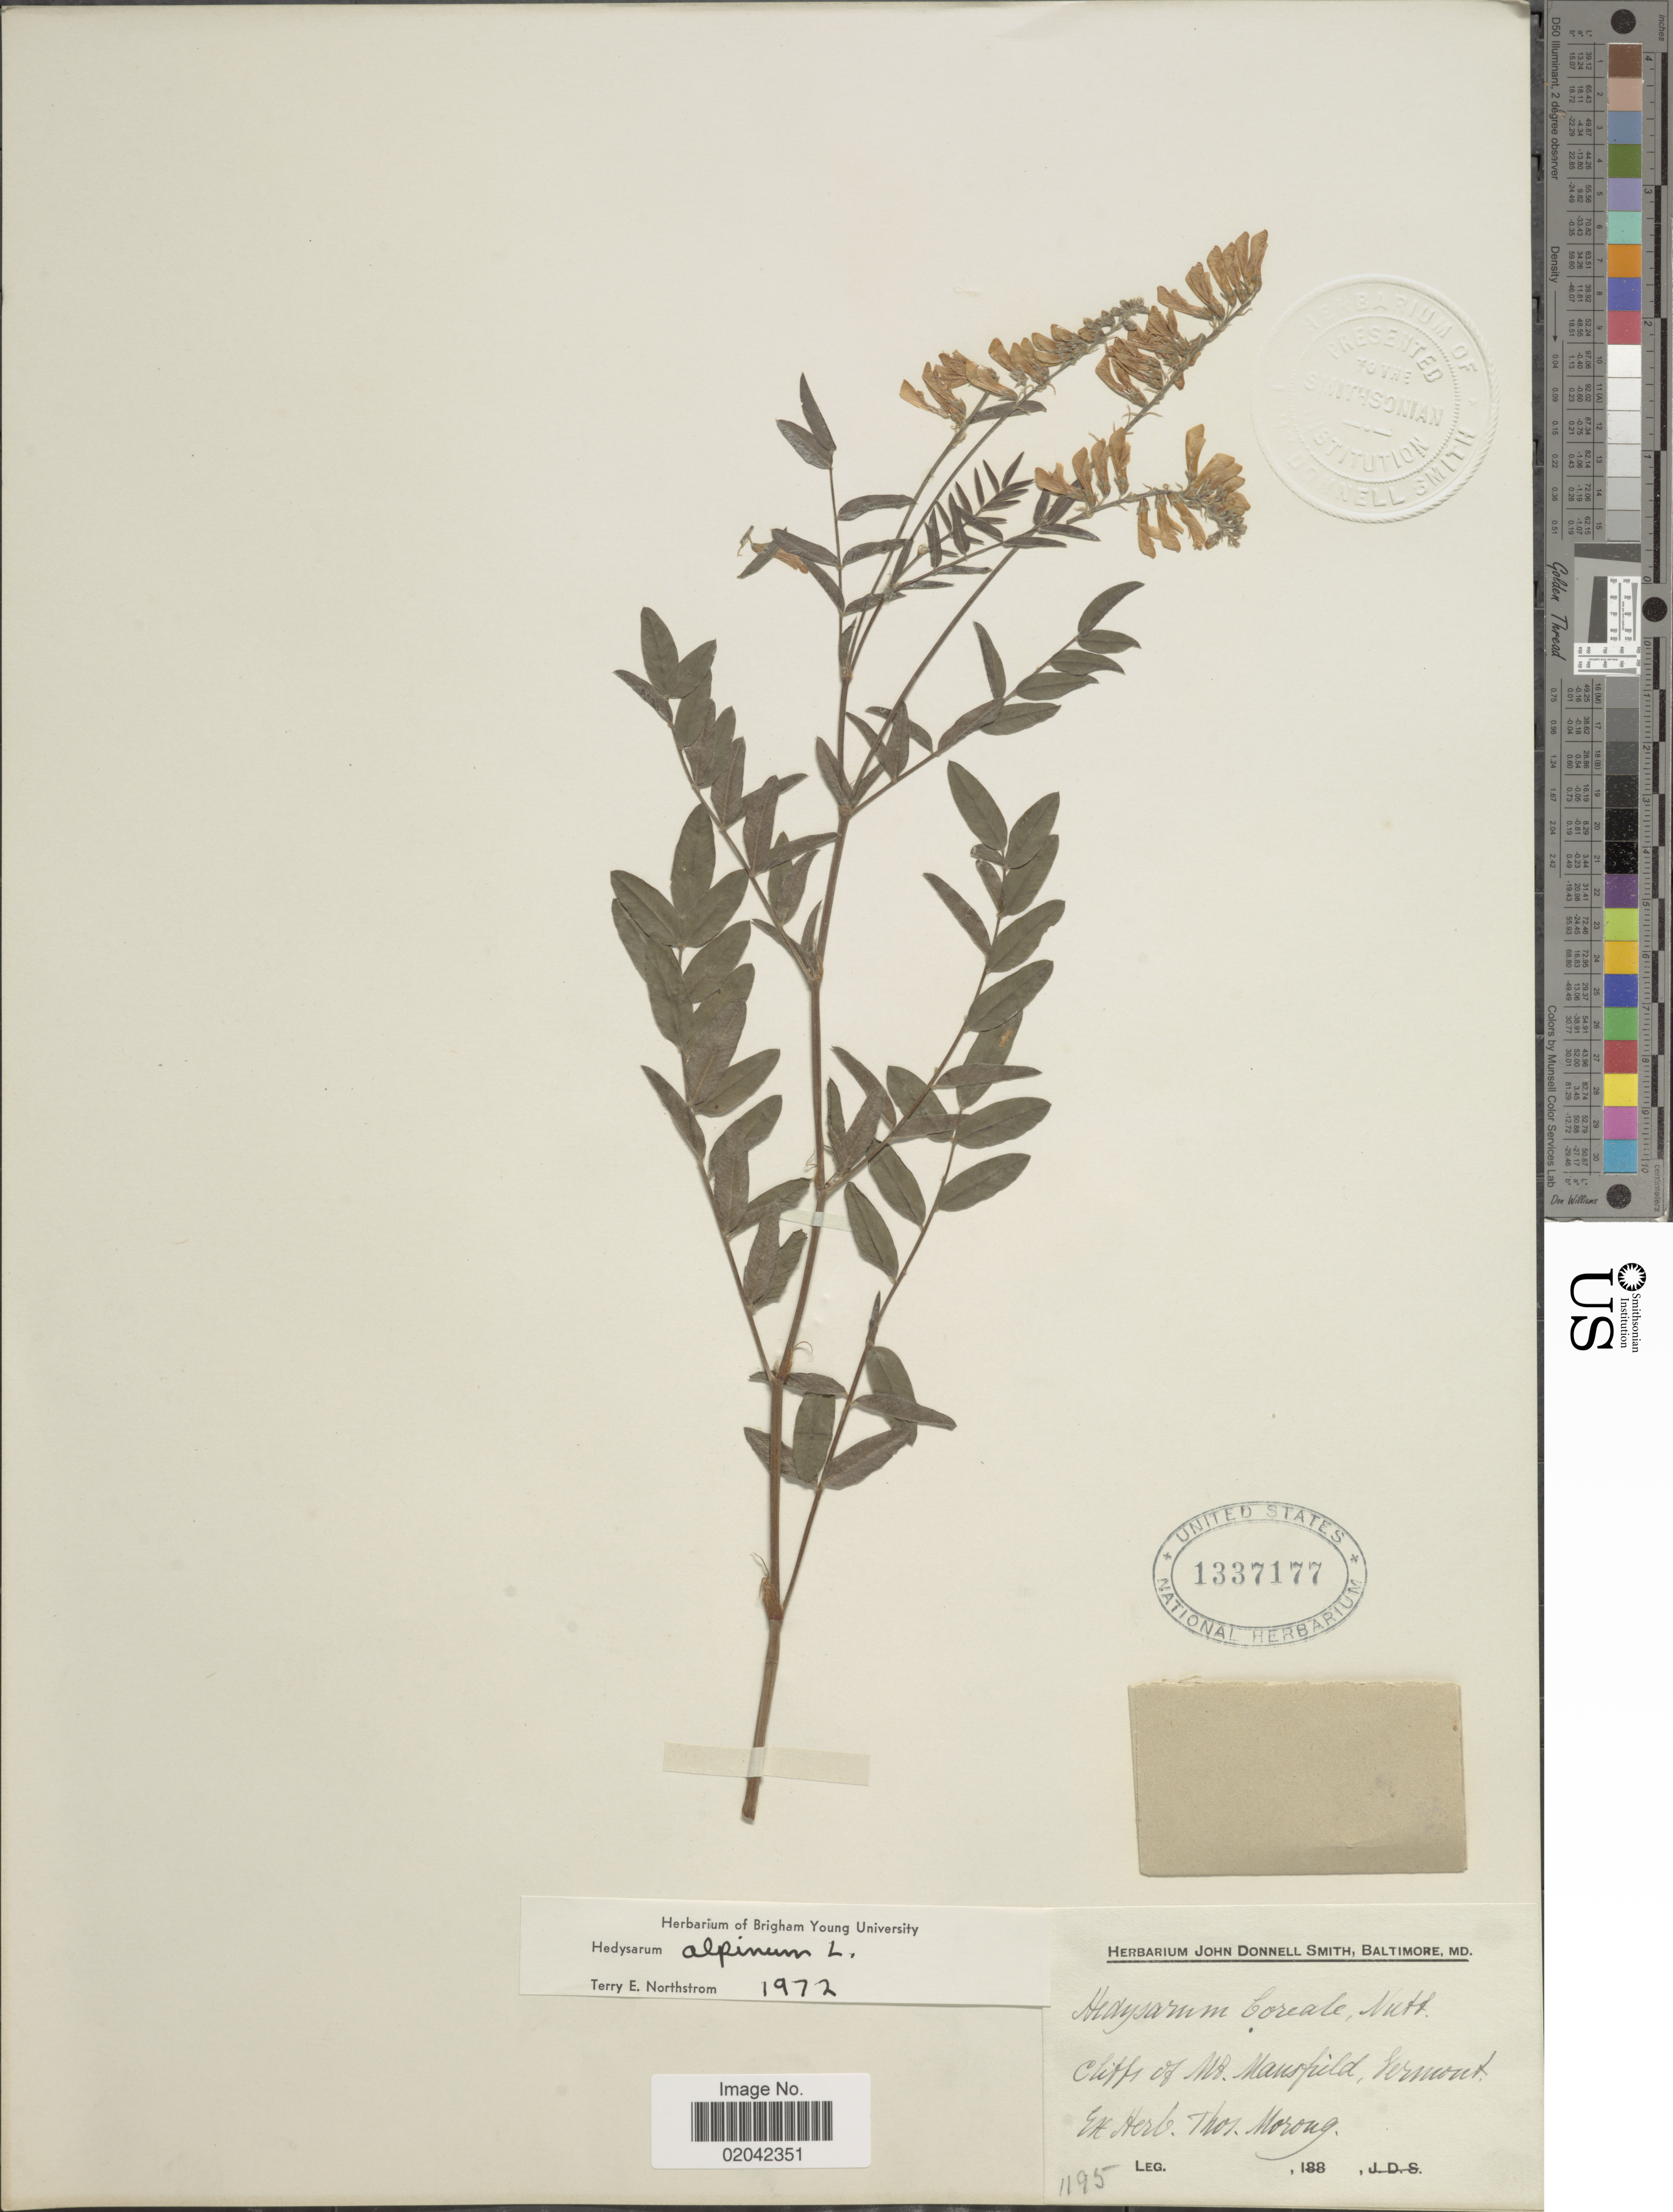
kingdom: Plantae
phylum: Tracheophyta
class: Magnoliopsida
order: Fabales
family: Fabaceae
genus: Hedysarum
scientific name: Hedysarum alpinum var. americanum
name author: Michx. ex Pursh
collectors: ex Herb. T. Morong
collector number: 1195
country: United States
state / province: Vermont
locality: Cliffs of Mt. Mansfield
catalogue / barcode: US 1337177